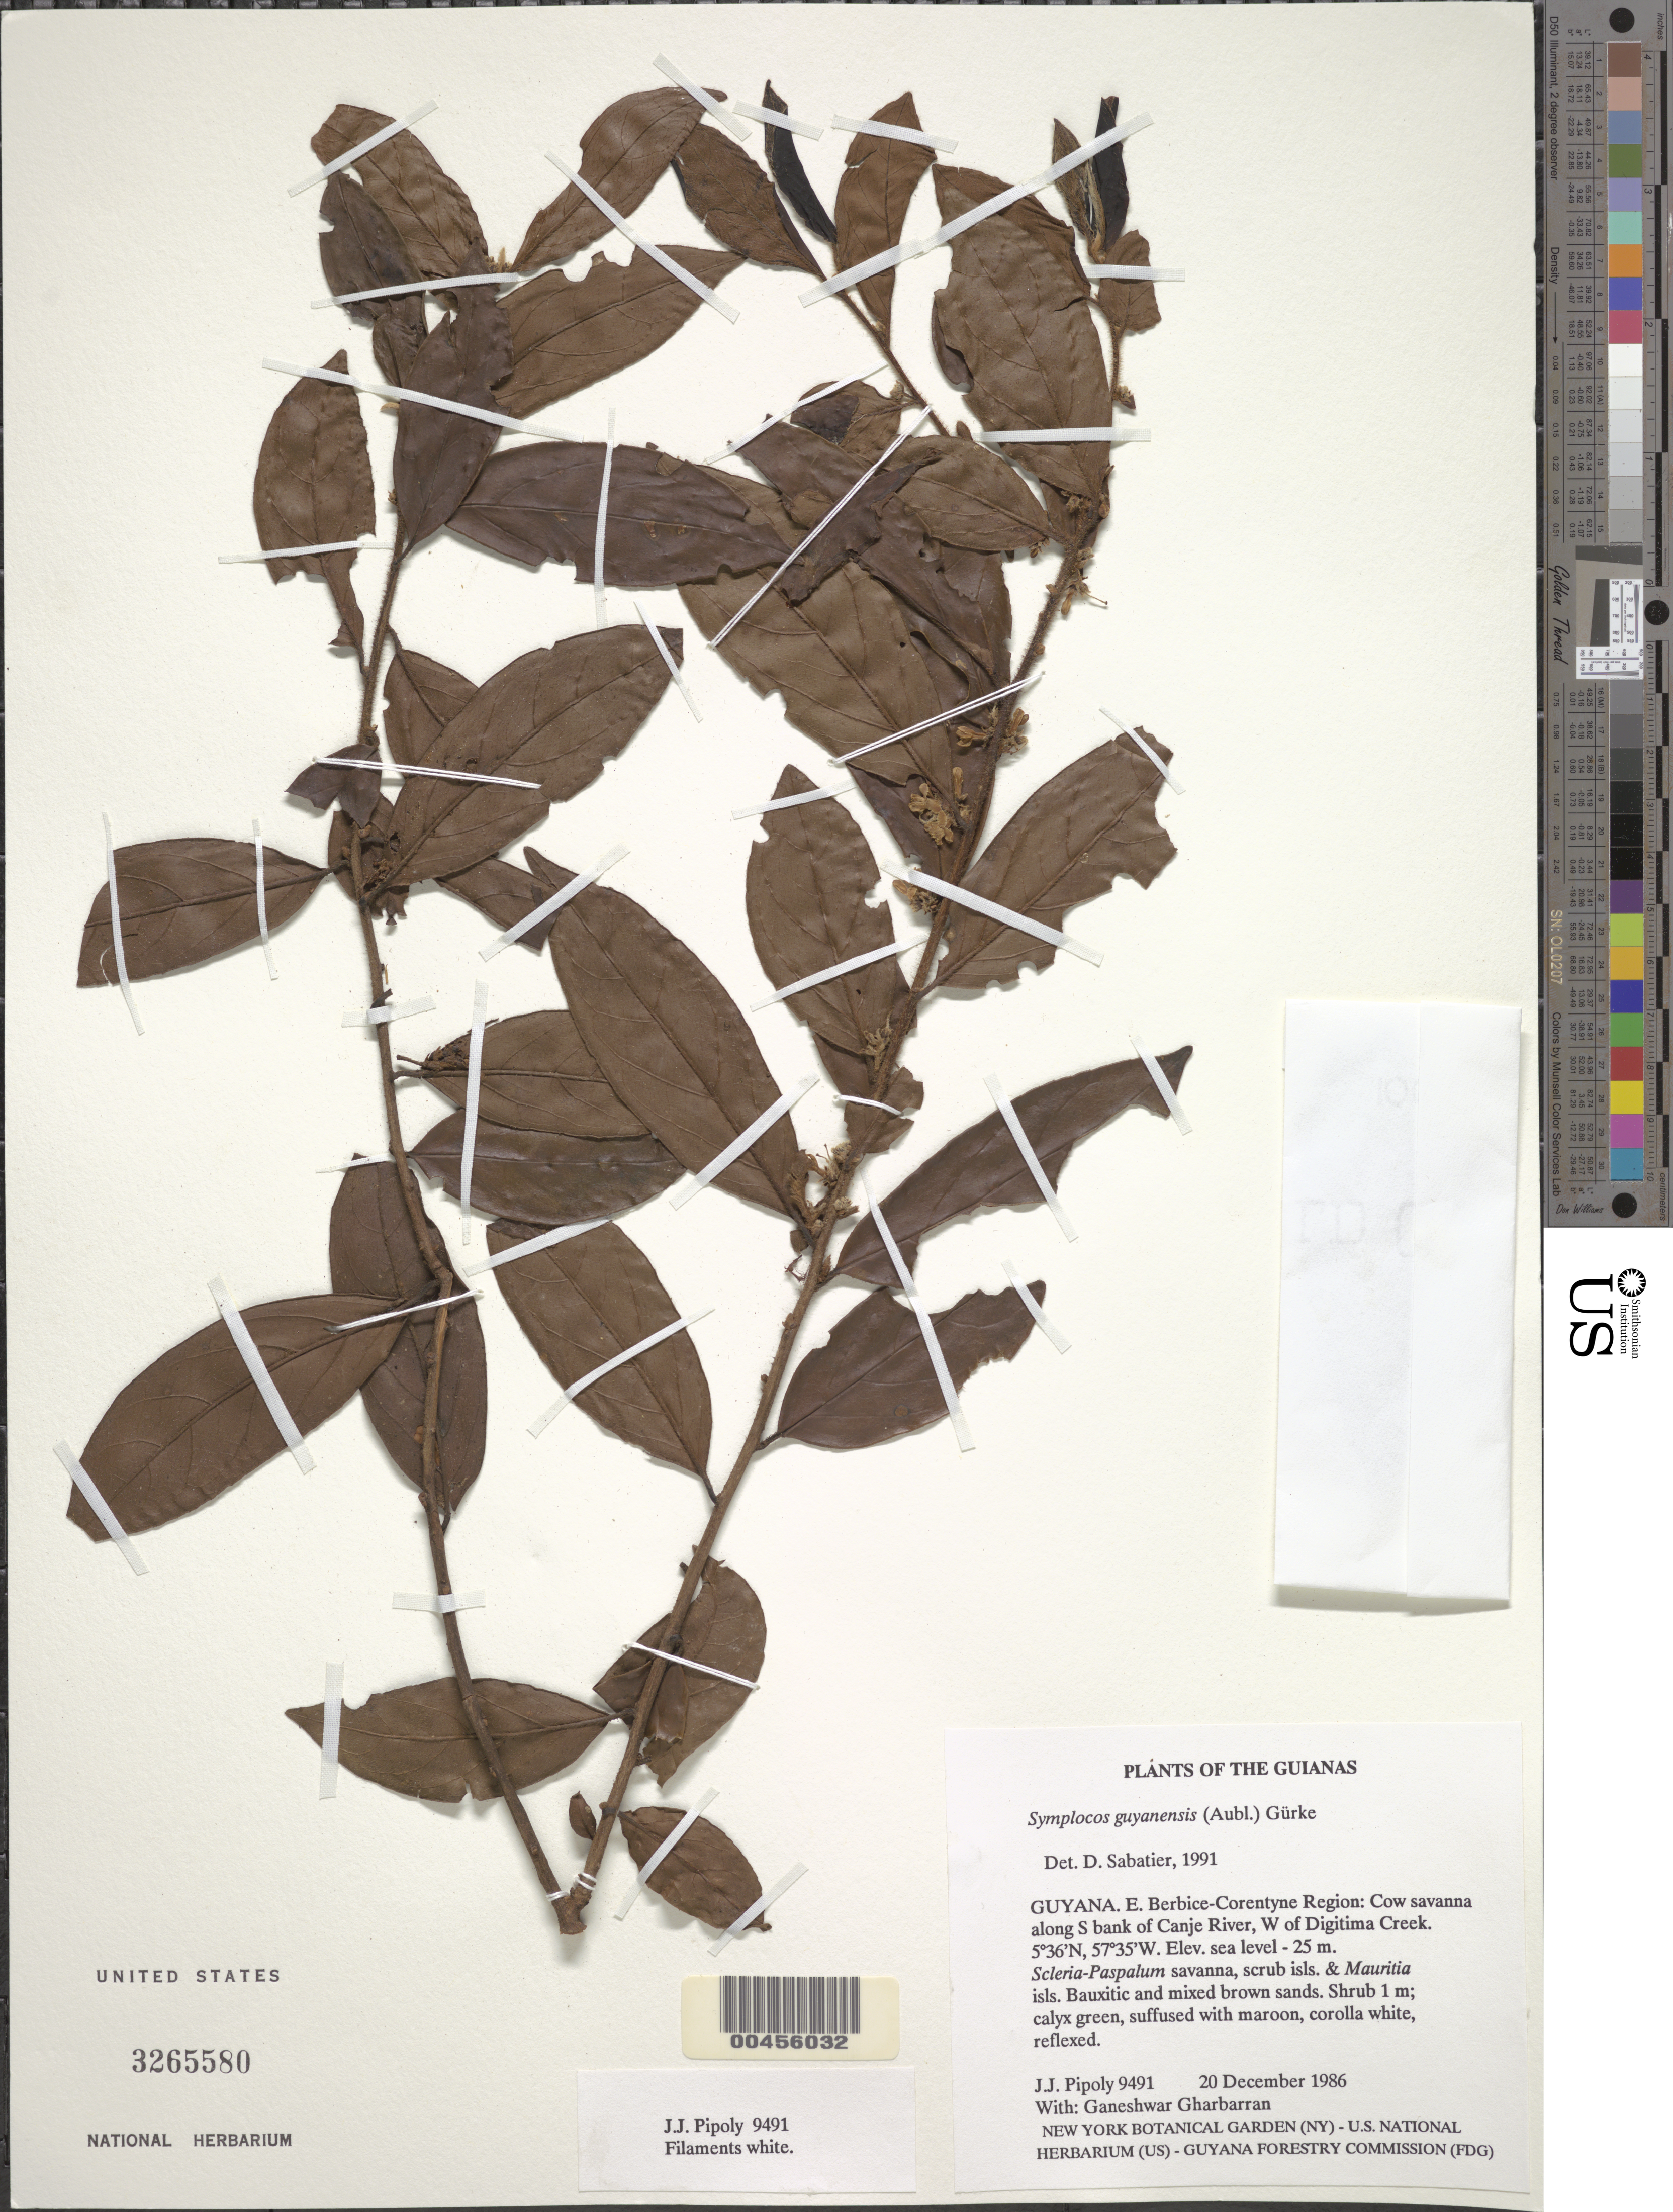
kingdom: Plantae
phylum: Tracheophyta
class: Magnoliopsida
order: Ericales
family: Symplocaceae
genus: Symplocos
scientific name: Symplocos guianensis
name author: (Aubl.) Gürke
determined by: Sabatier, D.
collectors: J. J. Pipoly & G. Gharbarran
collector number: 9491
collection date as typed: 20 December 1986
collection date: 1986-12-20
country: Guyana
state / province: E. Berbice-Corentyne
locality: Cow savanna, along S bank of Canje River, W of Digitima Creek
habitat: Scleria-Paspalum savanna, scrub isls. & Mauritia isls. Bauxitic and mixed brown sands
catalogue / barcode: US 3265580